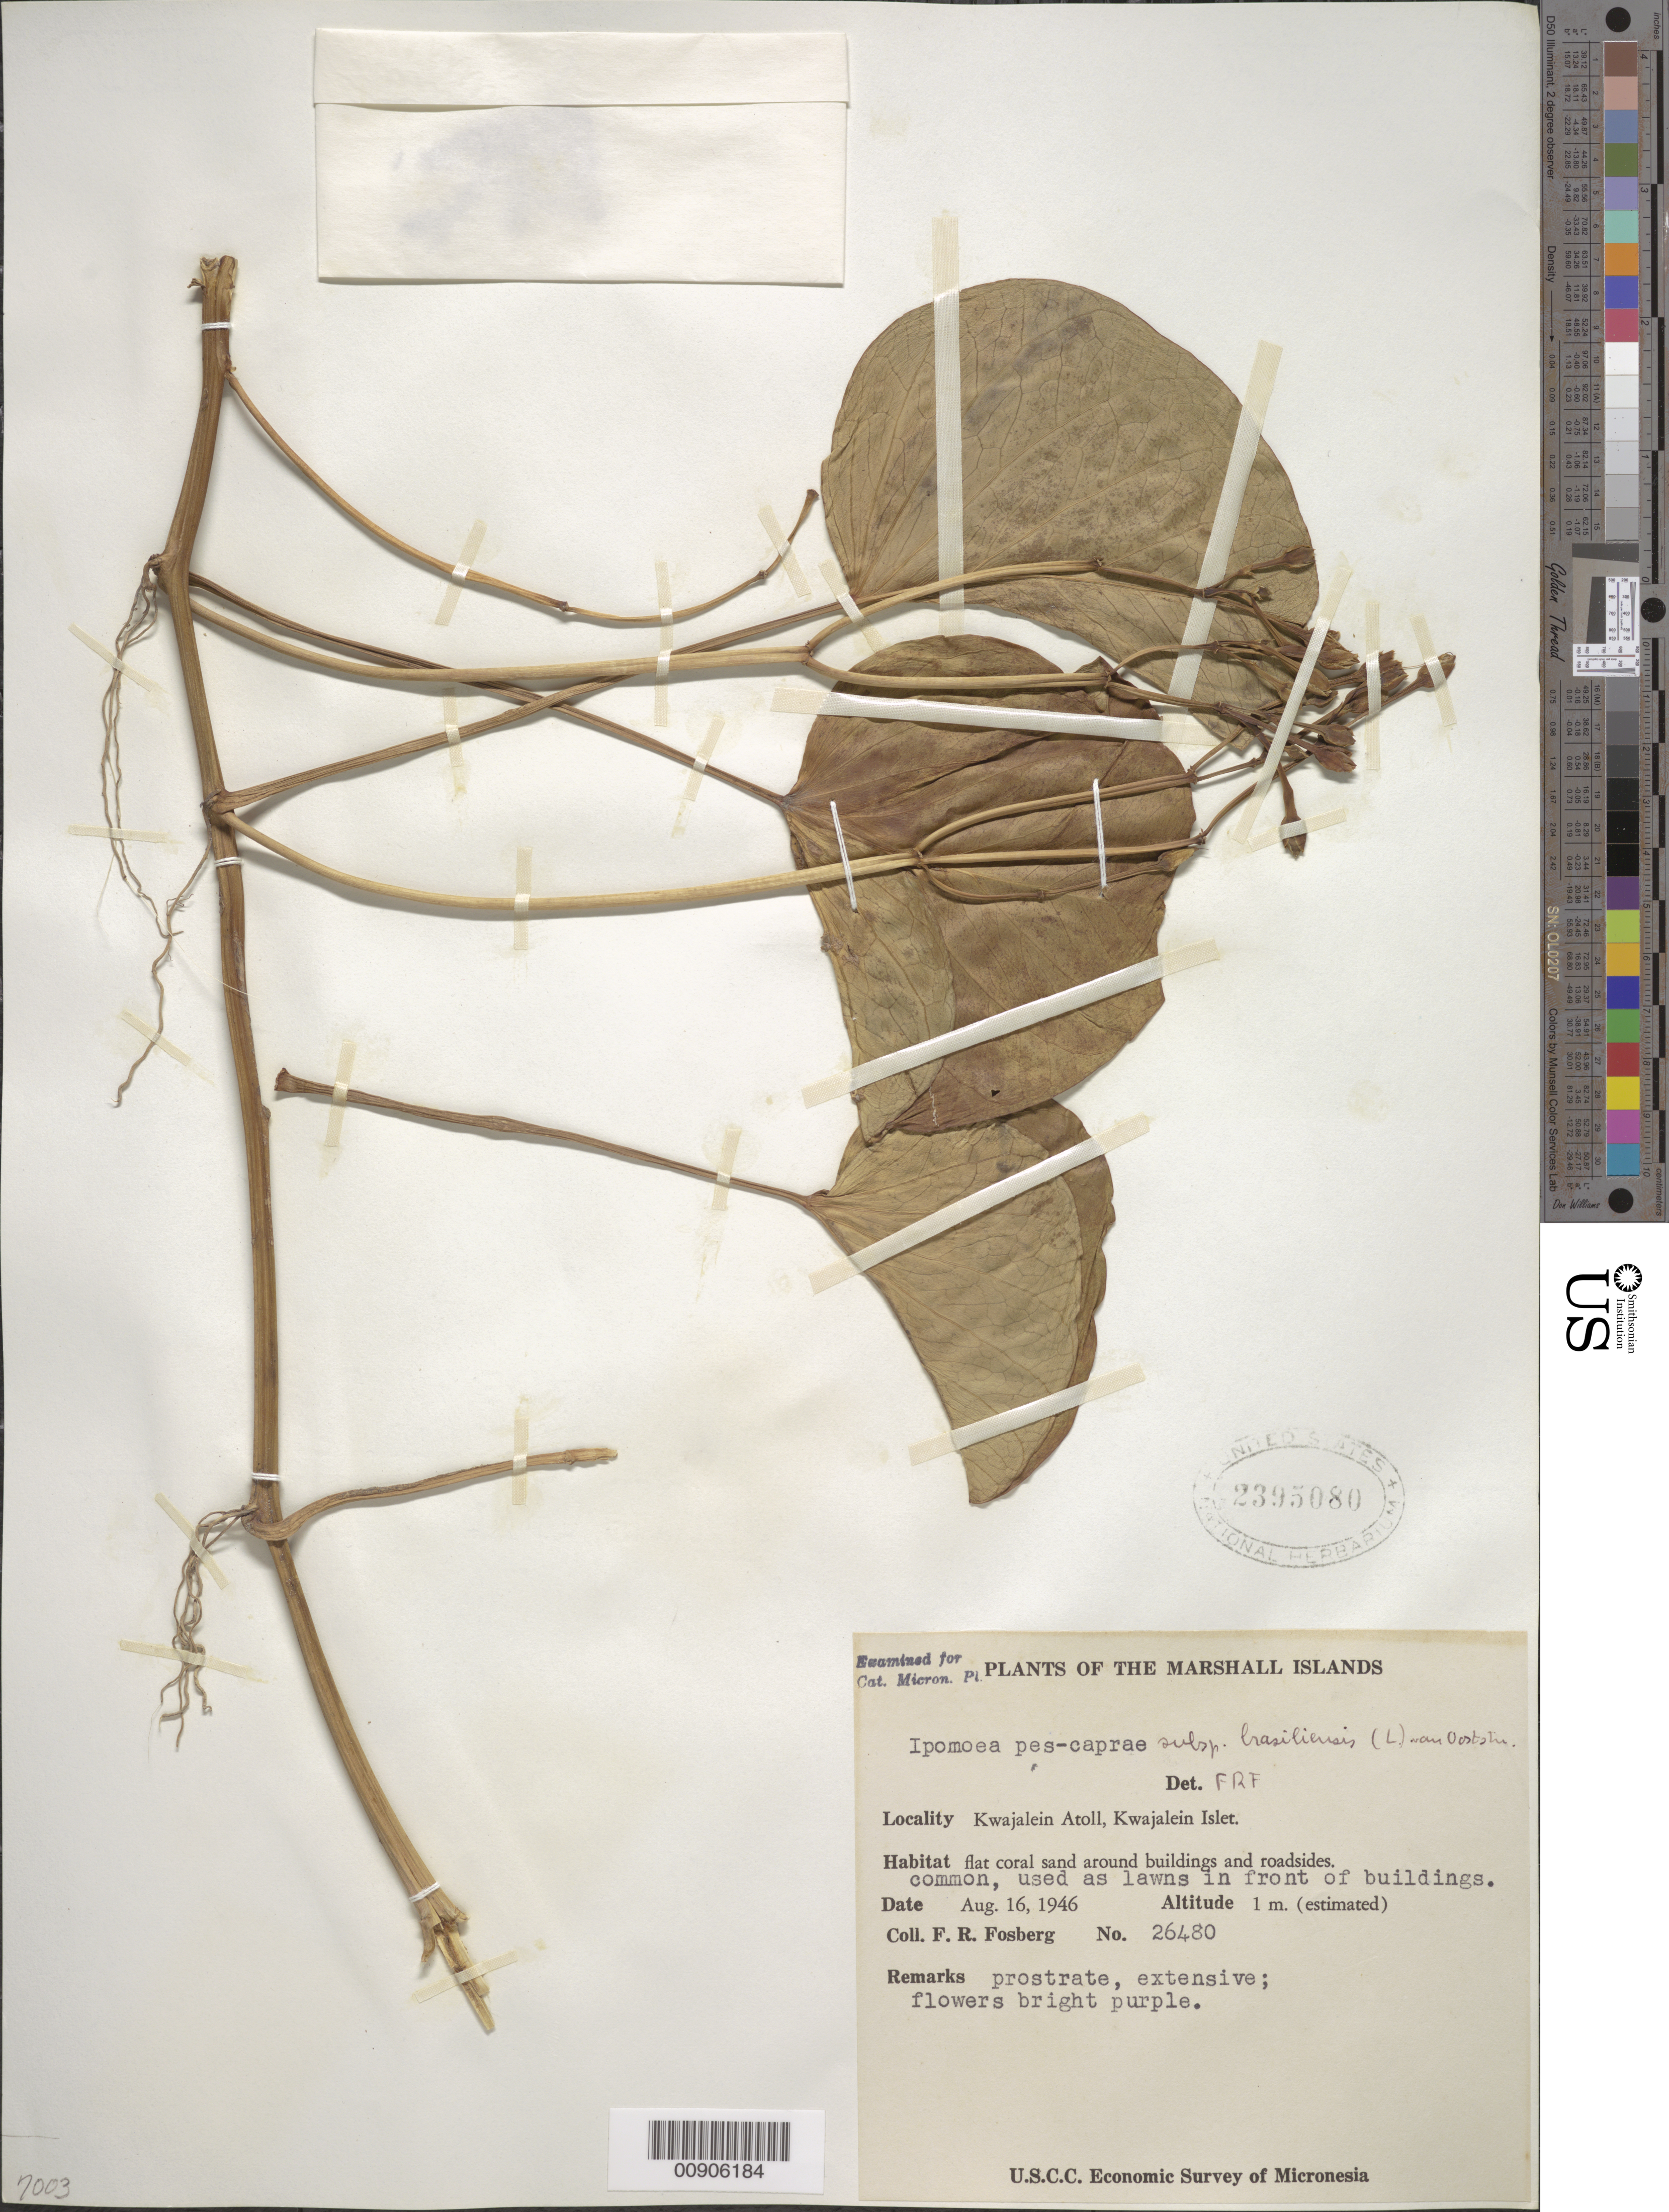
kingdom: Plantae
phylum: Tracheophyta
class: Magnoliopsida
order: Solanales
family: Convolvulaceae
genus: Ipomoea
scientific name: Ipomoea pes-caprae subsp. brasiliensis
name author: (L.) Ooststr.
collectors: F. R. Fosberg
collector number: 26480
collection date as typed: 16 Aug 1946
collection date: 1946-08-16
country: Marshall Islands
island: Kwajelein Atoll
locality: Kwajalein Islet.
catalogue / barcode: US 2395080